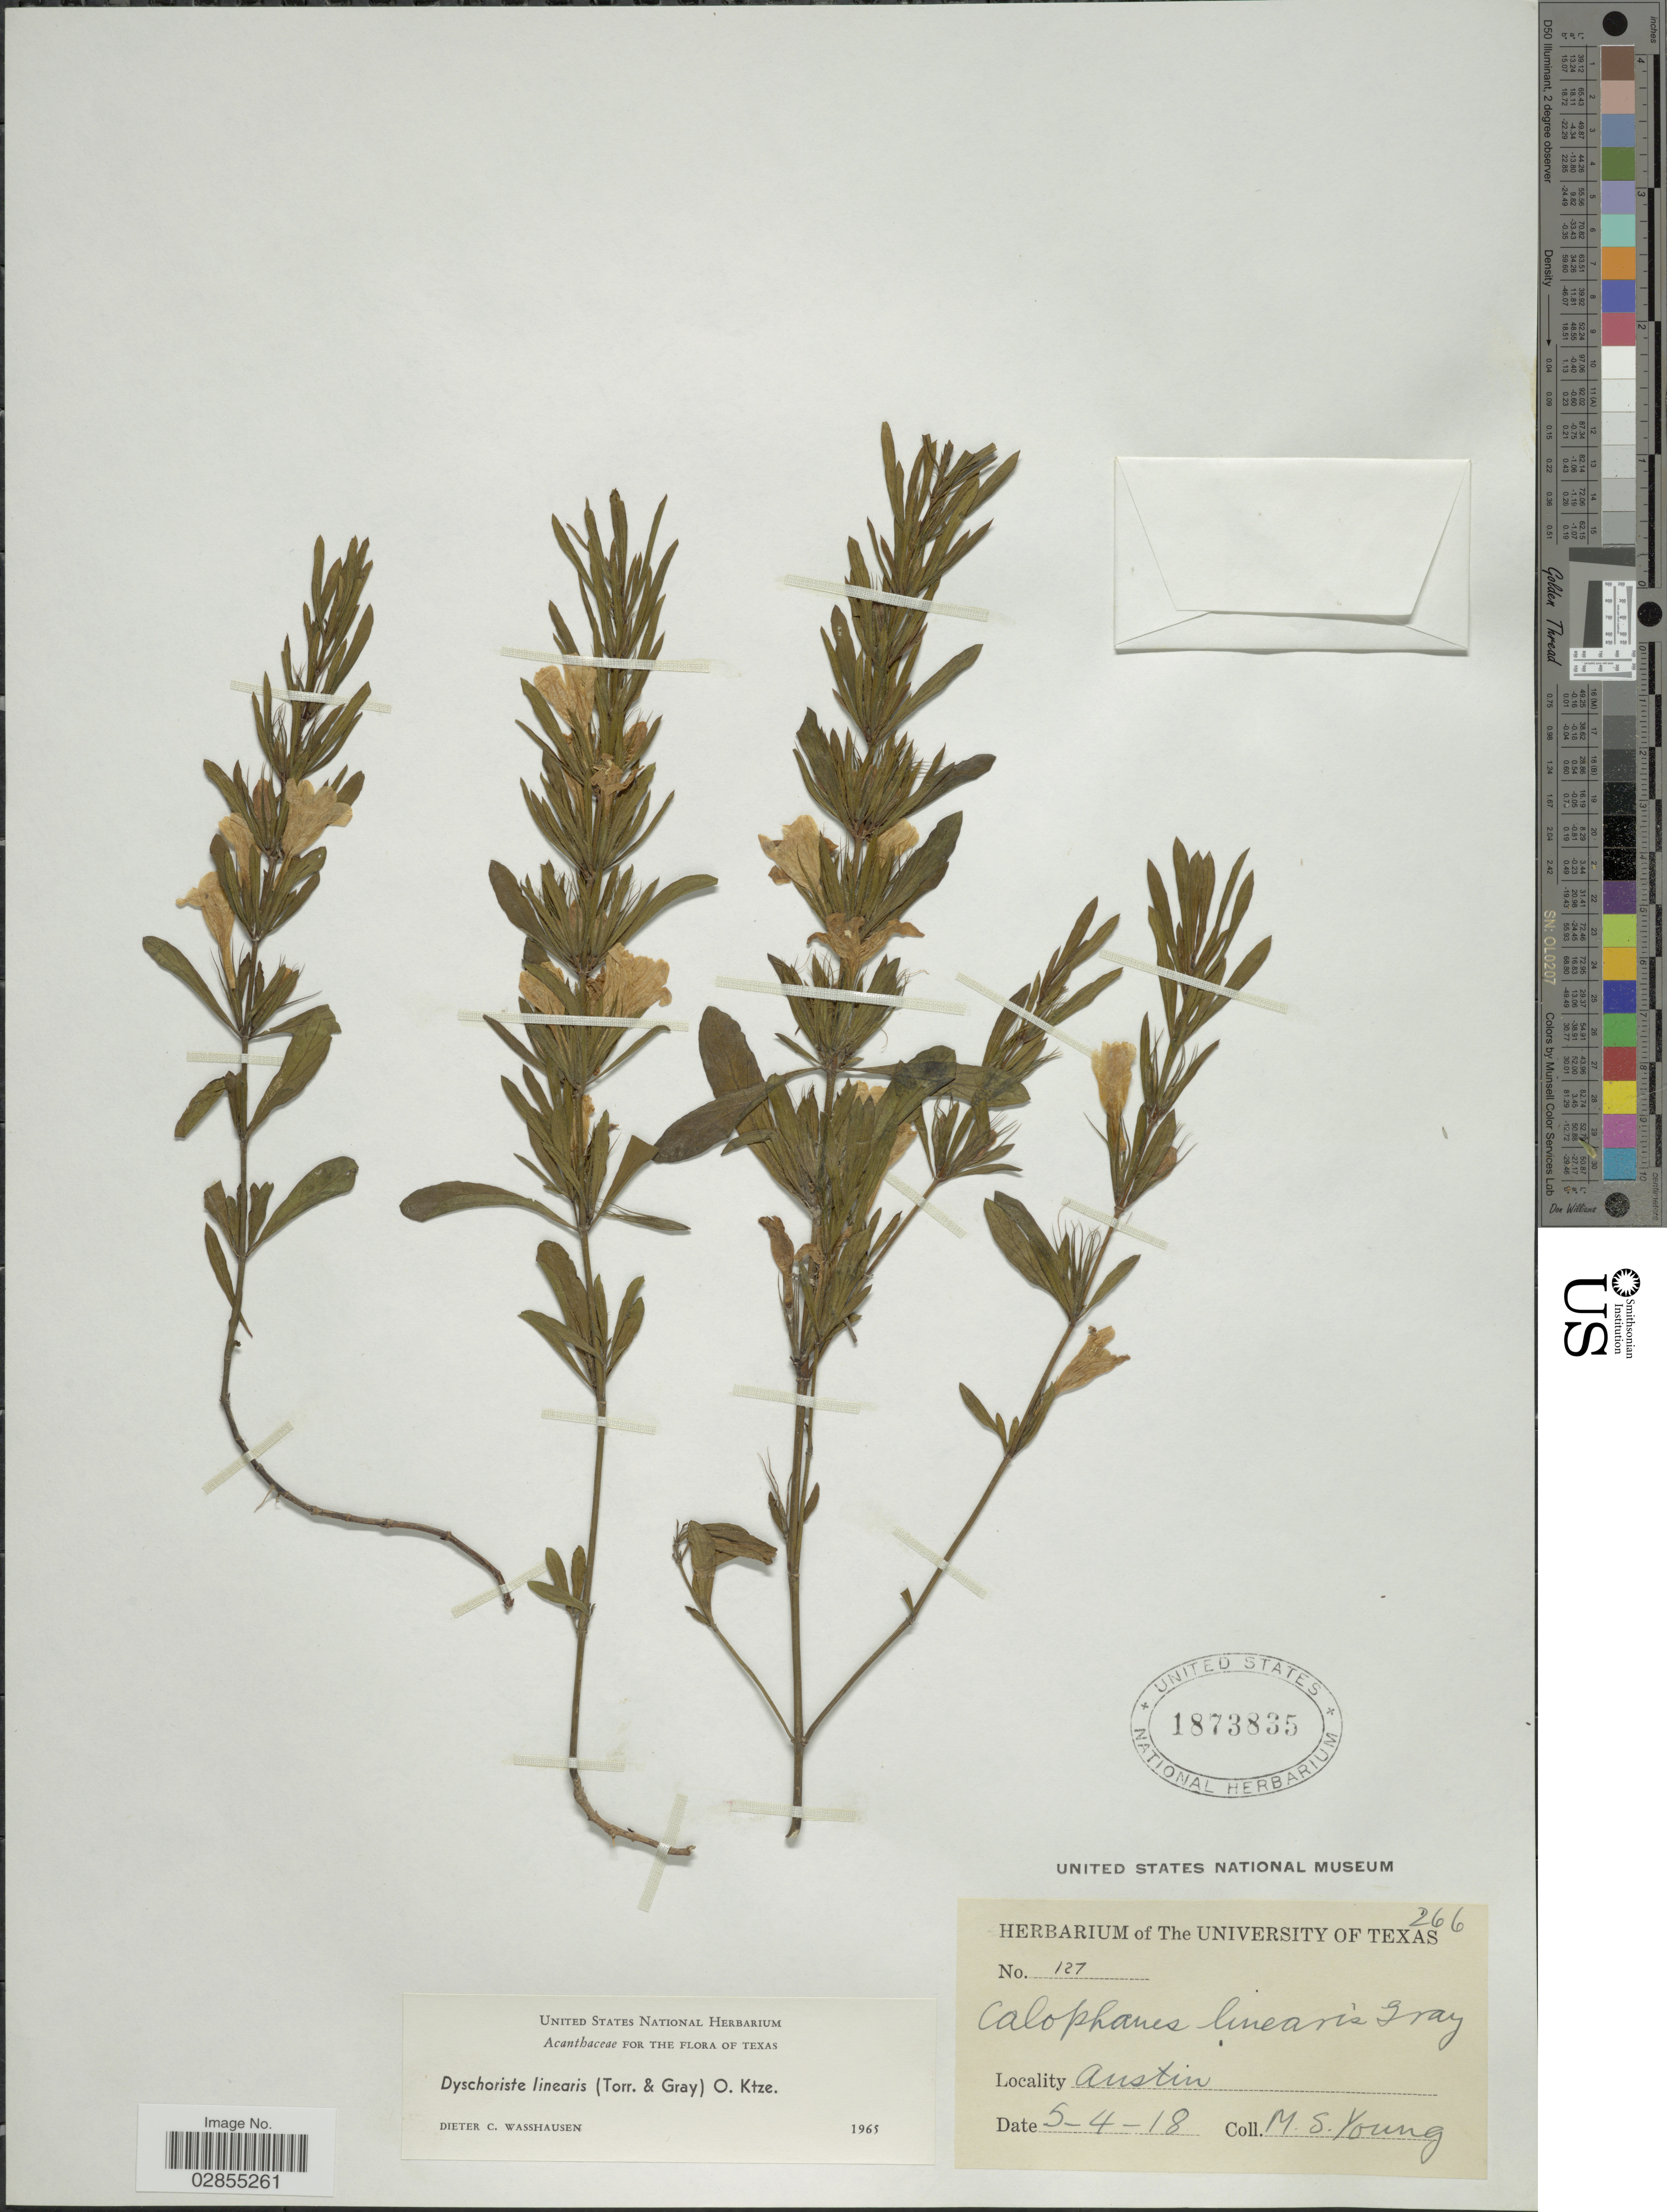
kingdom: Plantae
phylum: Tracheophyta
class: Magnoliopsida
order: Lamiales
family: Acanthaceae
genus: Dyschoriste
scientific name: Dyschoriste linearis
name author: (Torr. & A. Gray) Kuntze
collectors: M. Young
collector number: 127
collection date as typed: Transcribed d/m/y: 5/4/18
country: United States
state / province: Texas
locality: Austin.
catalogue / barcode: US 1873835